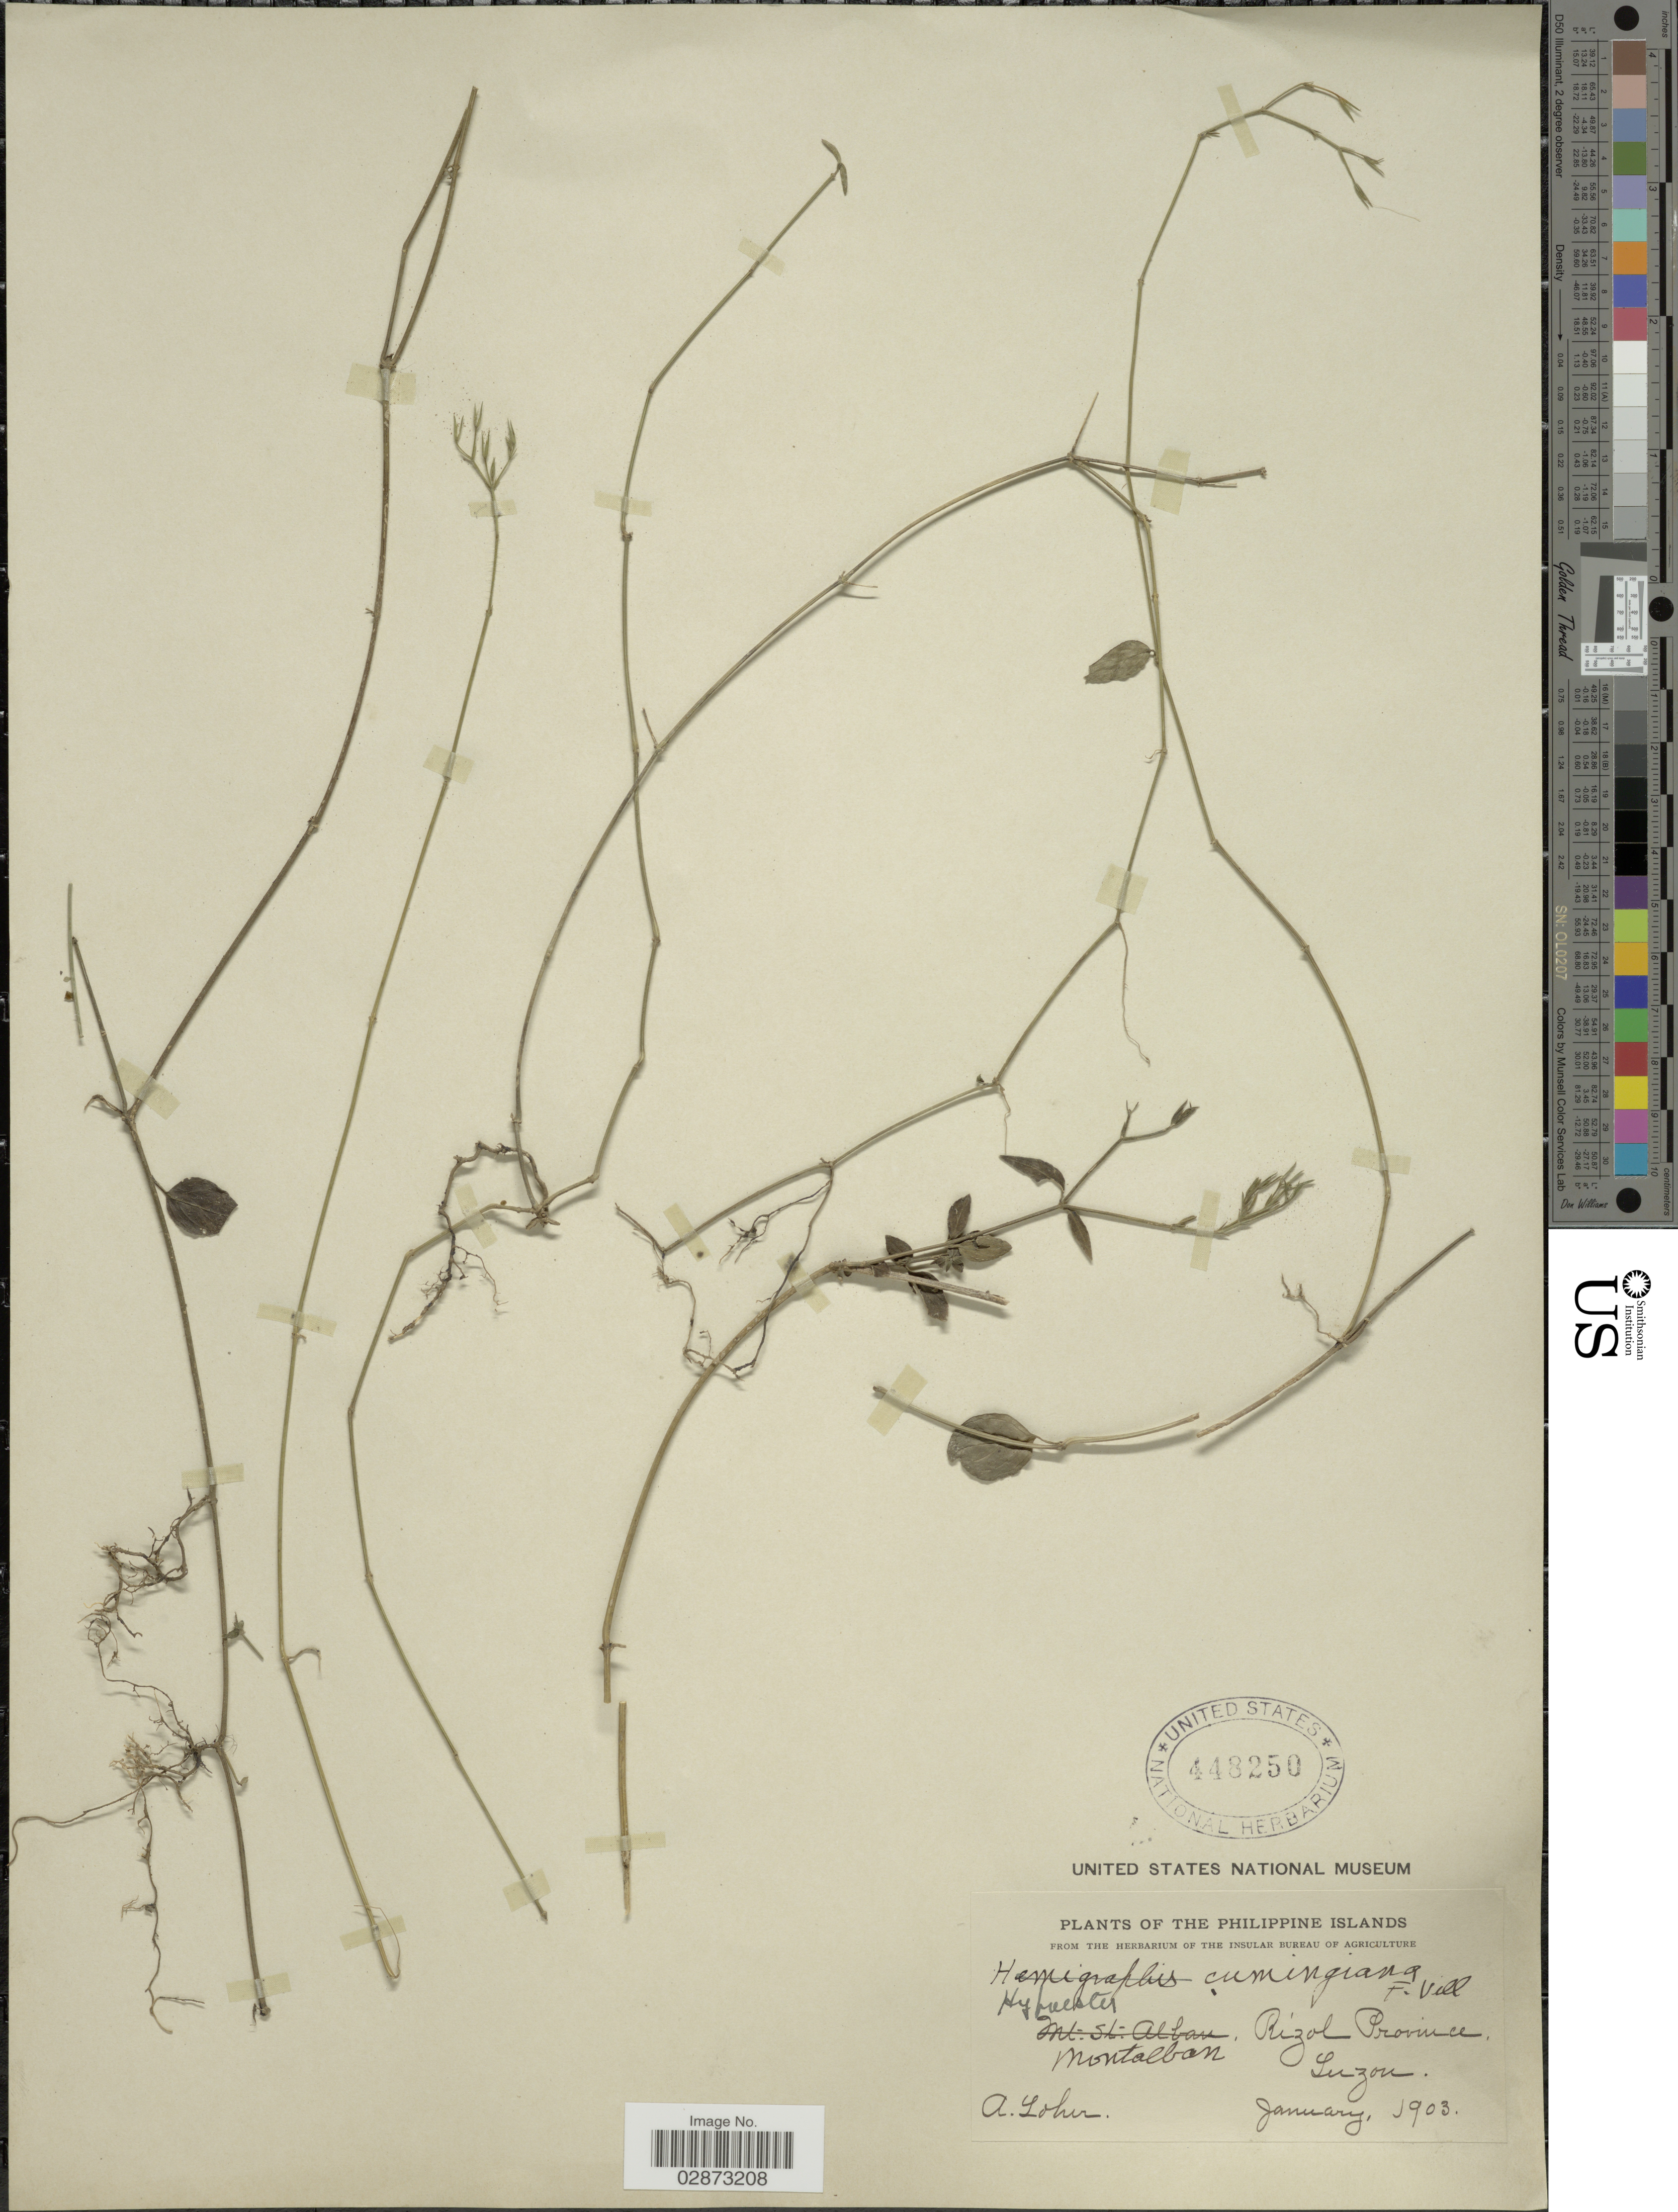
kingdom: Plantae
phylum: Tracheophyta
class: Magnoliopsida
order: Lamiales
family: Acanthaceae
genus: Hypoestes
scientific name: Hypoestes cumingiana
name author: (Nees) Benth. & Hook. f.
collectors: A. Loher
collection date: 1903-01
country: Philippines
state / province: Calabarzon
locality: Montalban. Rizal Province. Luzon.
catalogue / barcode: US 448250